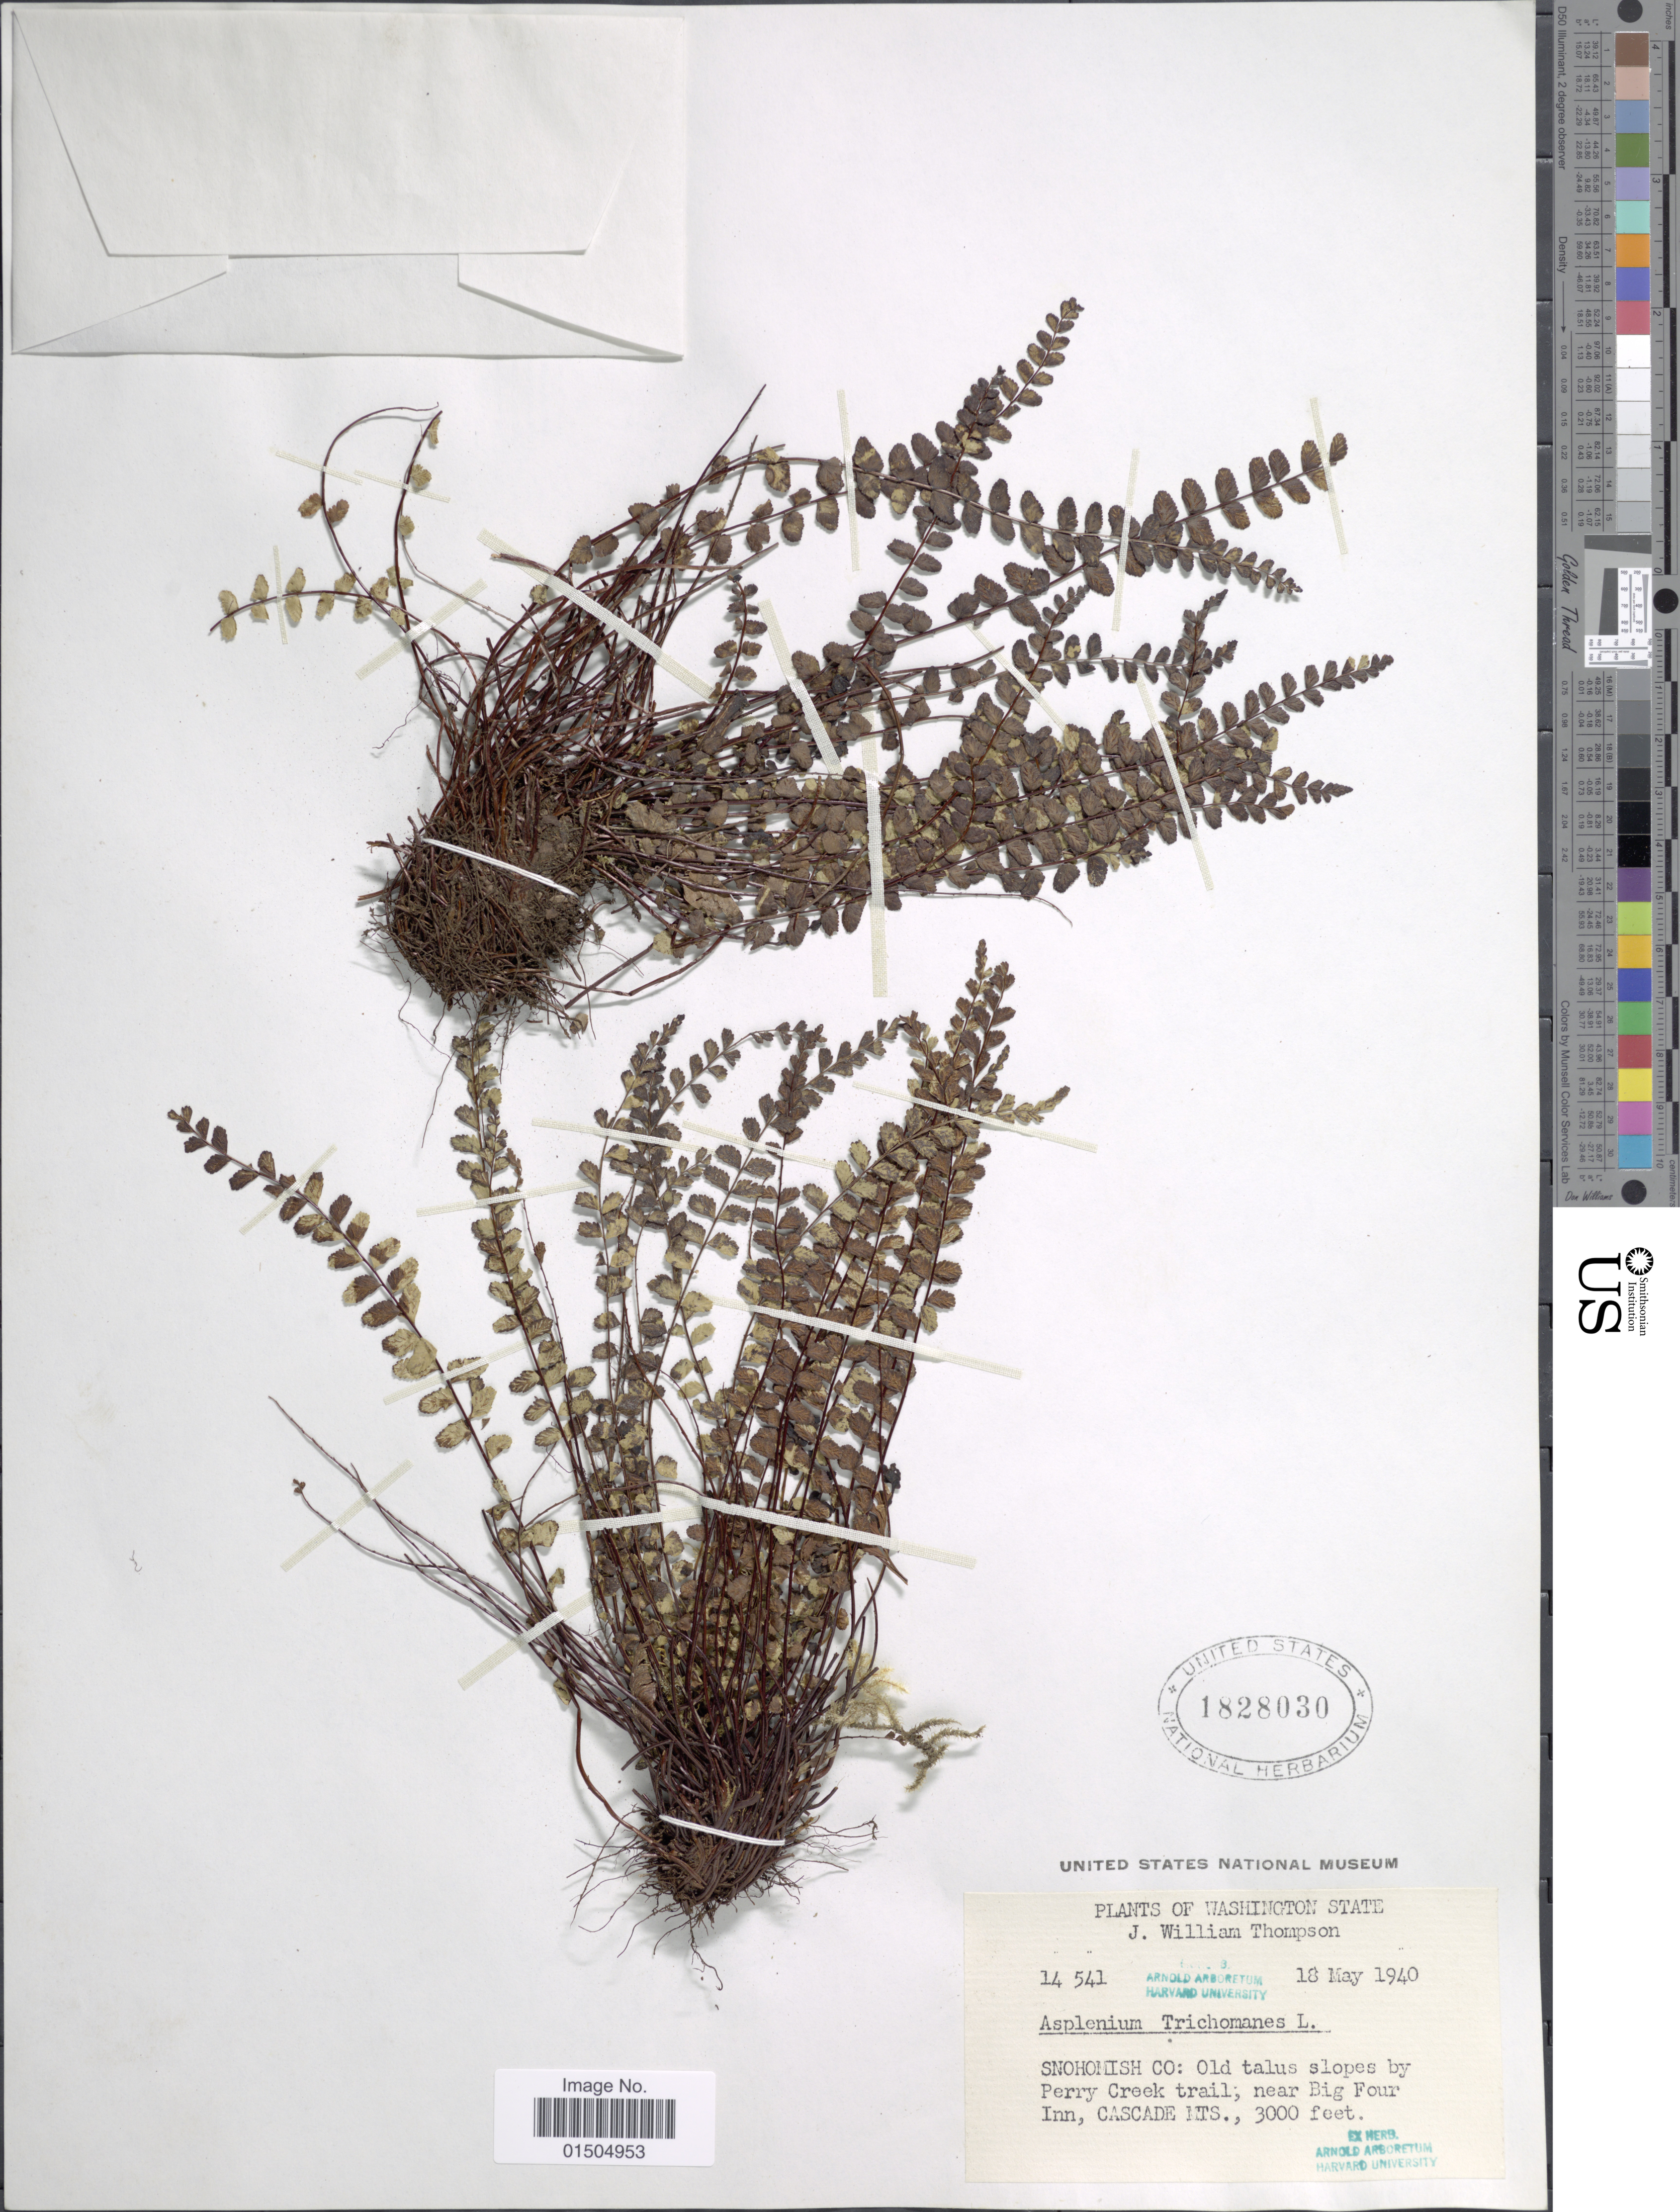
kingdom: Plantae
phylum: Tracheophyta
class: Polypodiopsida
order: Polypodiales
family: Aspleniaceae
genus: Asplenium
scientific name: Asplenium trichomanes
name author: L.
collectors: J. W. Thompson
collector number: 14541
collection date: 1940-05-18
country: United States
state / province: Washington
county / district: Snohomish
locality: Snohomish Co: Old talus slopes by Perry Creek trail, near Big Four Inn, Cascade Mts.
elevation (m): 914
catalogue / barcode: US 1828030